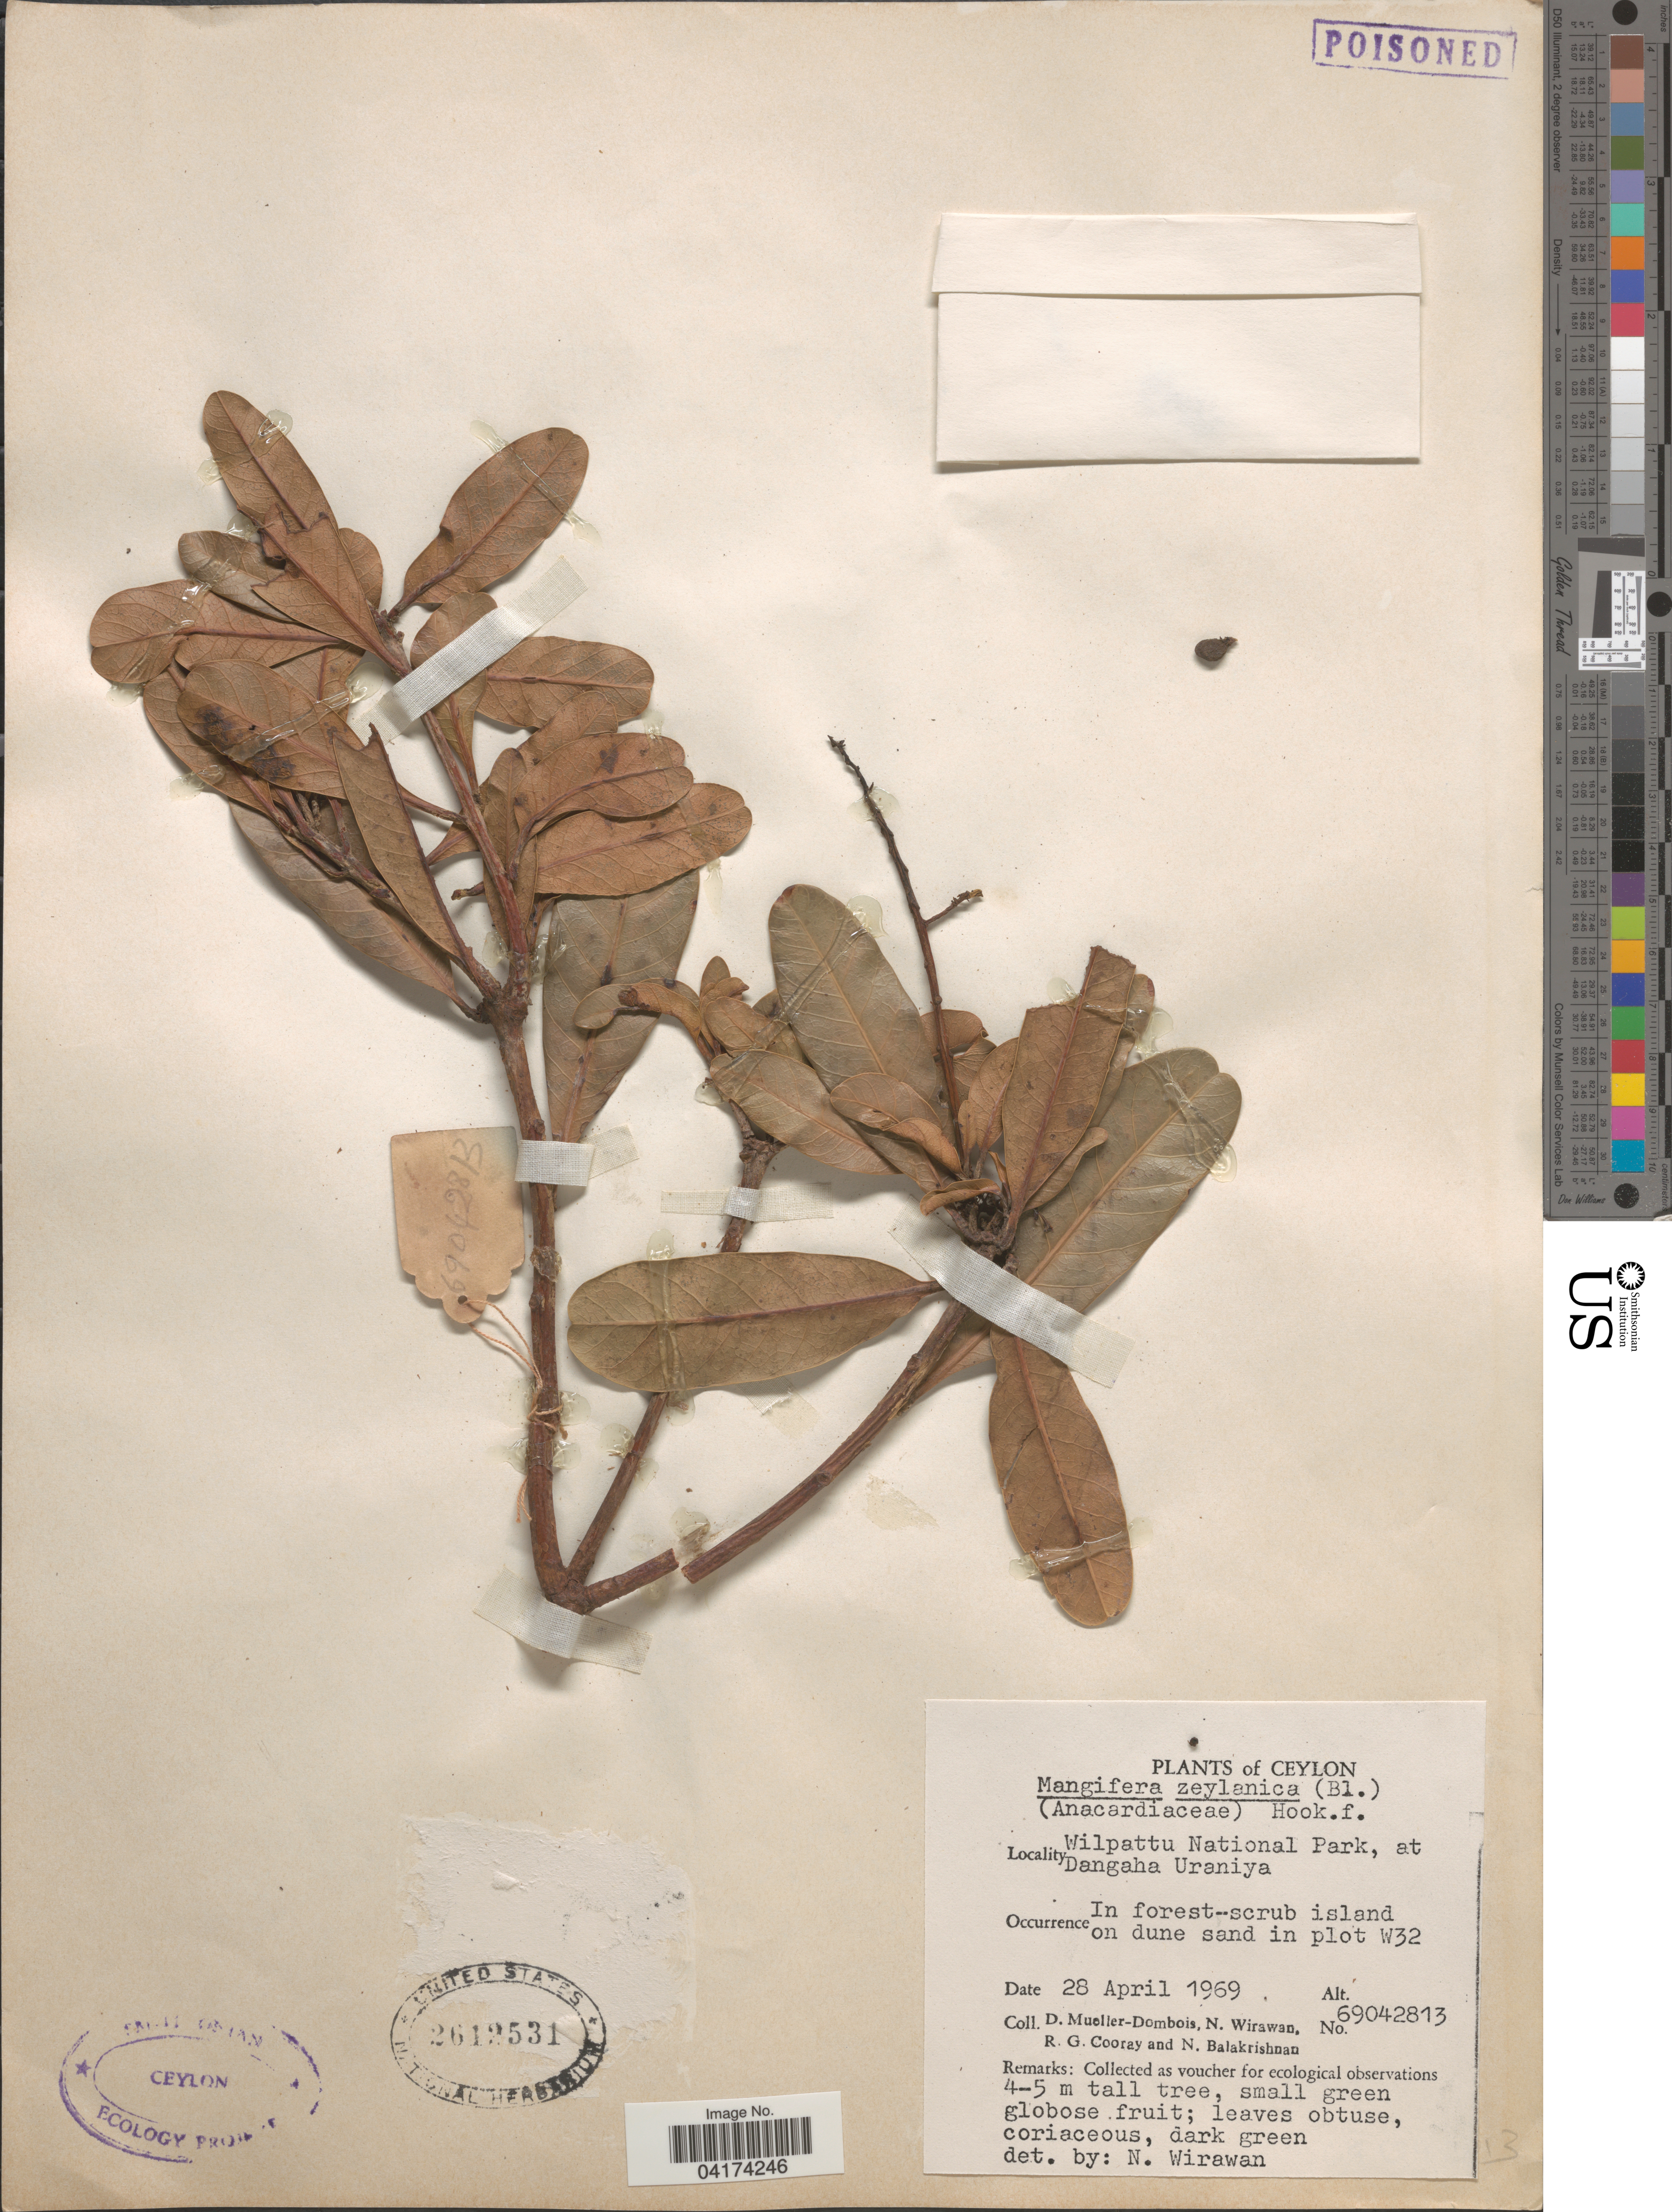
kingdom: Plantae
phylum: Tracheophyta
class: Magnoliopsida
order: Sapindales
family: Anacardiaceae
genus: Mangifera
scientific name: Mangifera zeylanica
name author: (Blume) Hook. f.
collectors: D. Mueller-Dombois, N. Wirawan, R. Cooray & N. Balakrishnan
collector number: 69042813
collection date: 1969-04-28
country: Sri Lanka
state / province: North Western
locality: Ceylon. Wilpattu National Park, at Dangaha Uraniya. In forest--scrub island on dune sand in plot W32.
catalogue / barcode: US 2612531